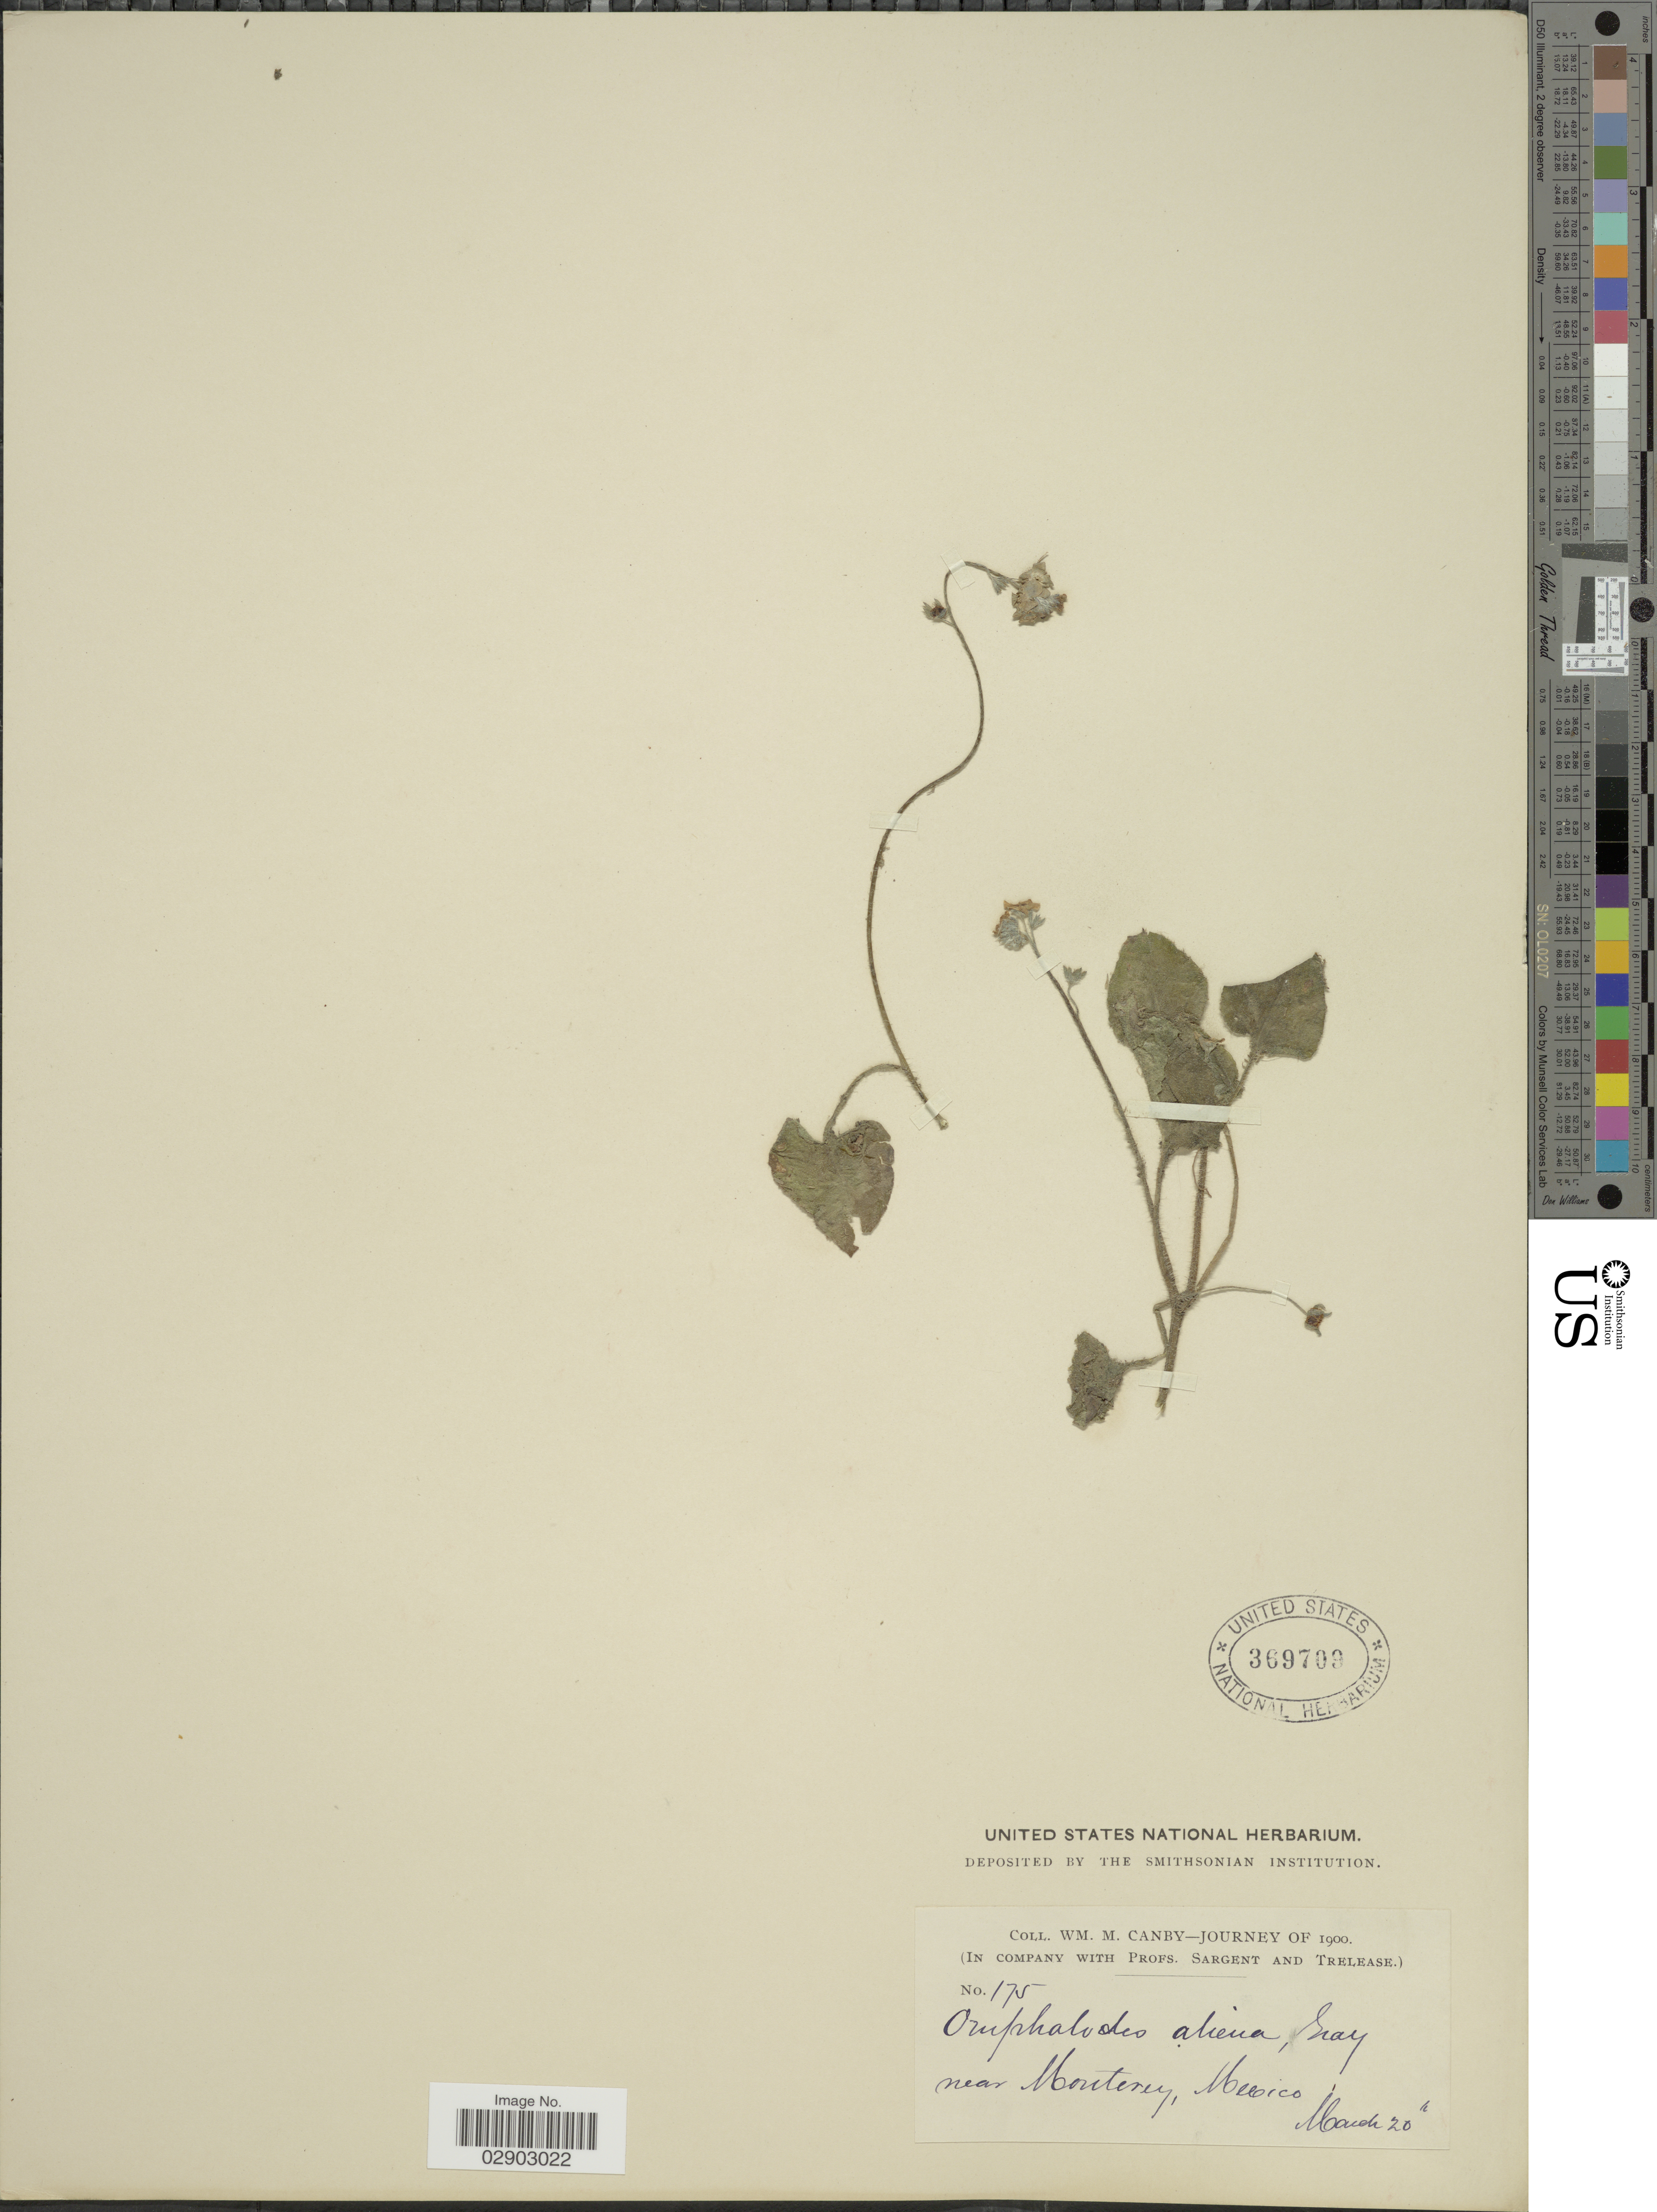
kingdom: Plantae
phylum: Tracheophyta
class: Magnoliopsida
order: Boraginales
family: Boraginaceae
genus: Omphalodes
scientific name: Omphalodes aliena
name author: A. Gray ex Hemsl.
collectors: W. M. Canby, -- Sargent & -- Trelease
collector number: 175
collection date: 1900-03-20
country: Mexico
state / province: Nuevo León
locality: Near Monterey.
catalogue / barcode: US 369709